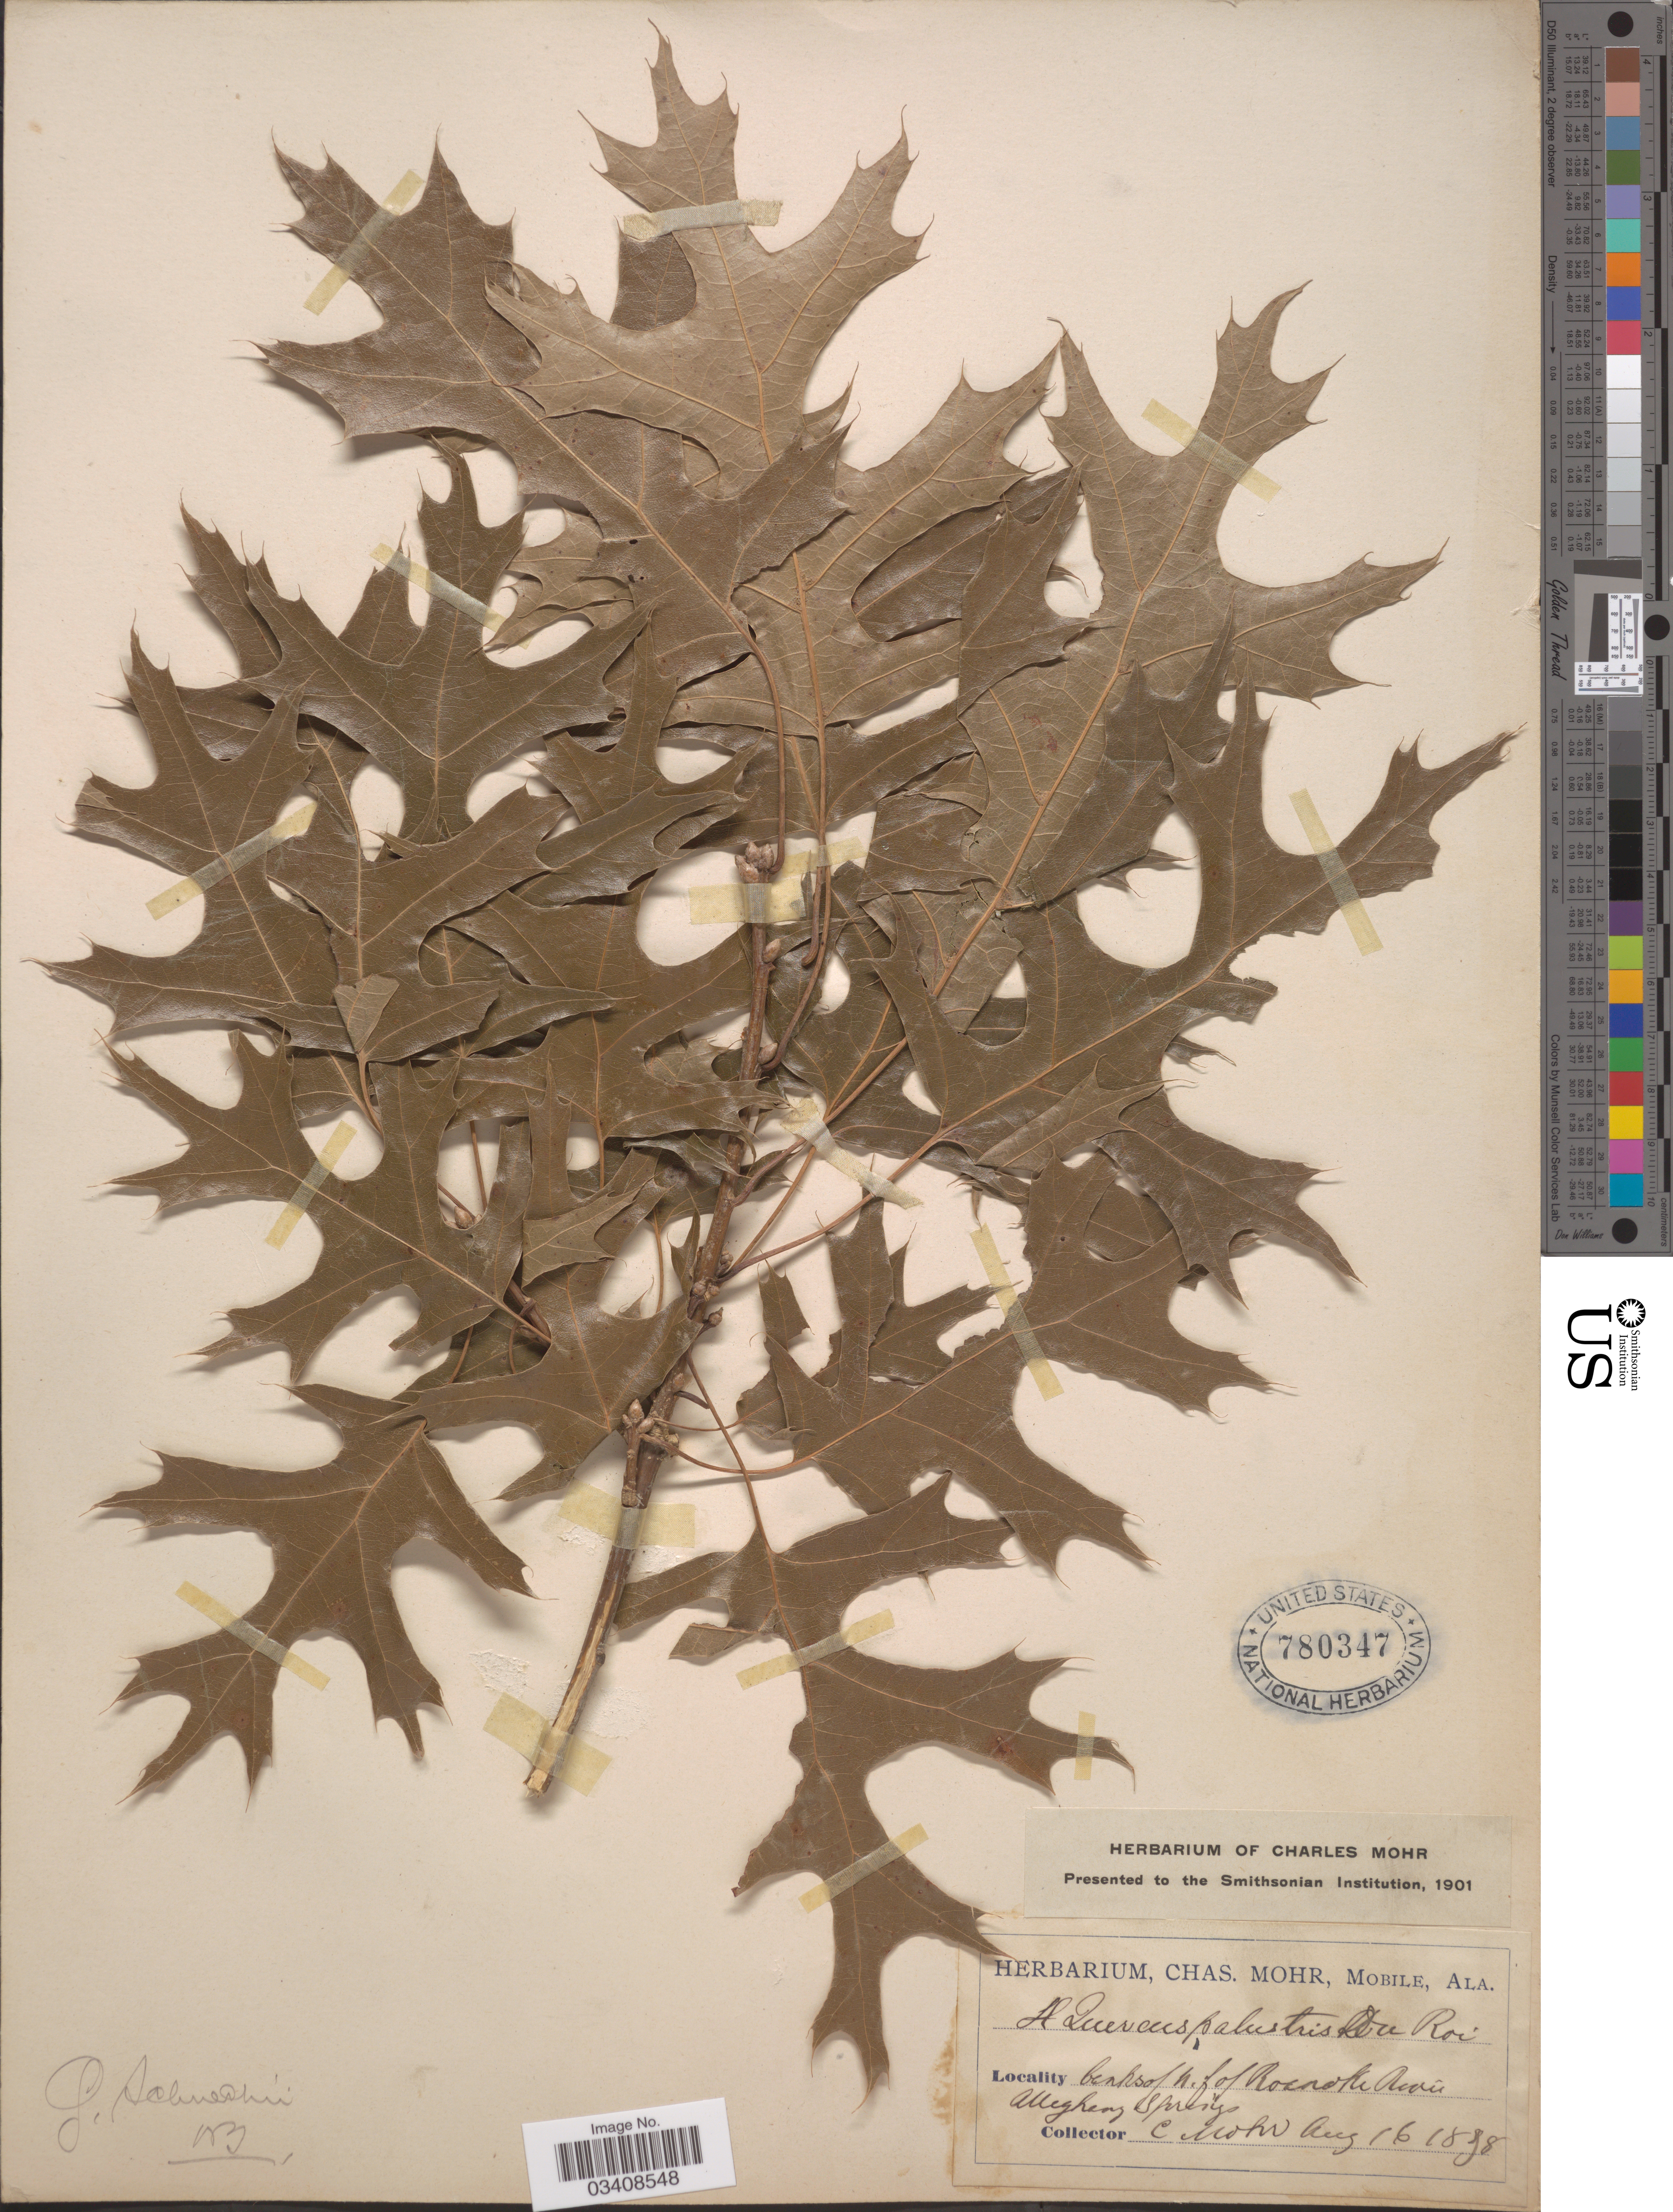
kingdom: Plantae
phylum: Tracheophyta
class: Magnoliopsida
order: Fagales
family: Fagaceae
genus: Quercus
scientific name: Quercus shumardii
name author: Buckley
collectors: Mohr, C. T. (herbarium)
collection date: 1898-08-16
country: United States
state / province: Alabama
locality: Banks of N. f of Roanoke River. Allegheny Springs.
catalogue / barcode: US 780347